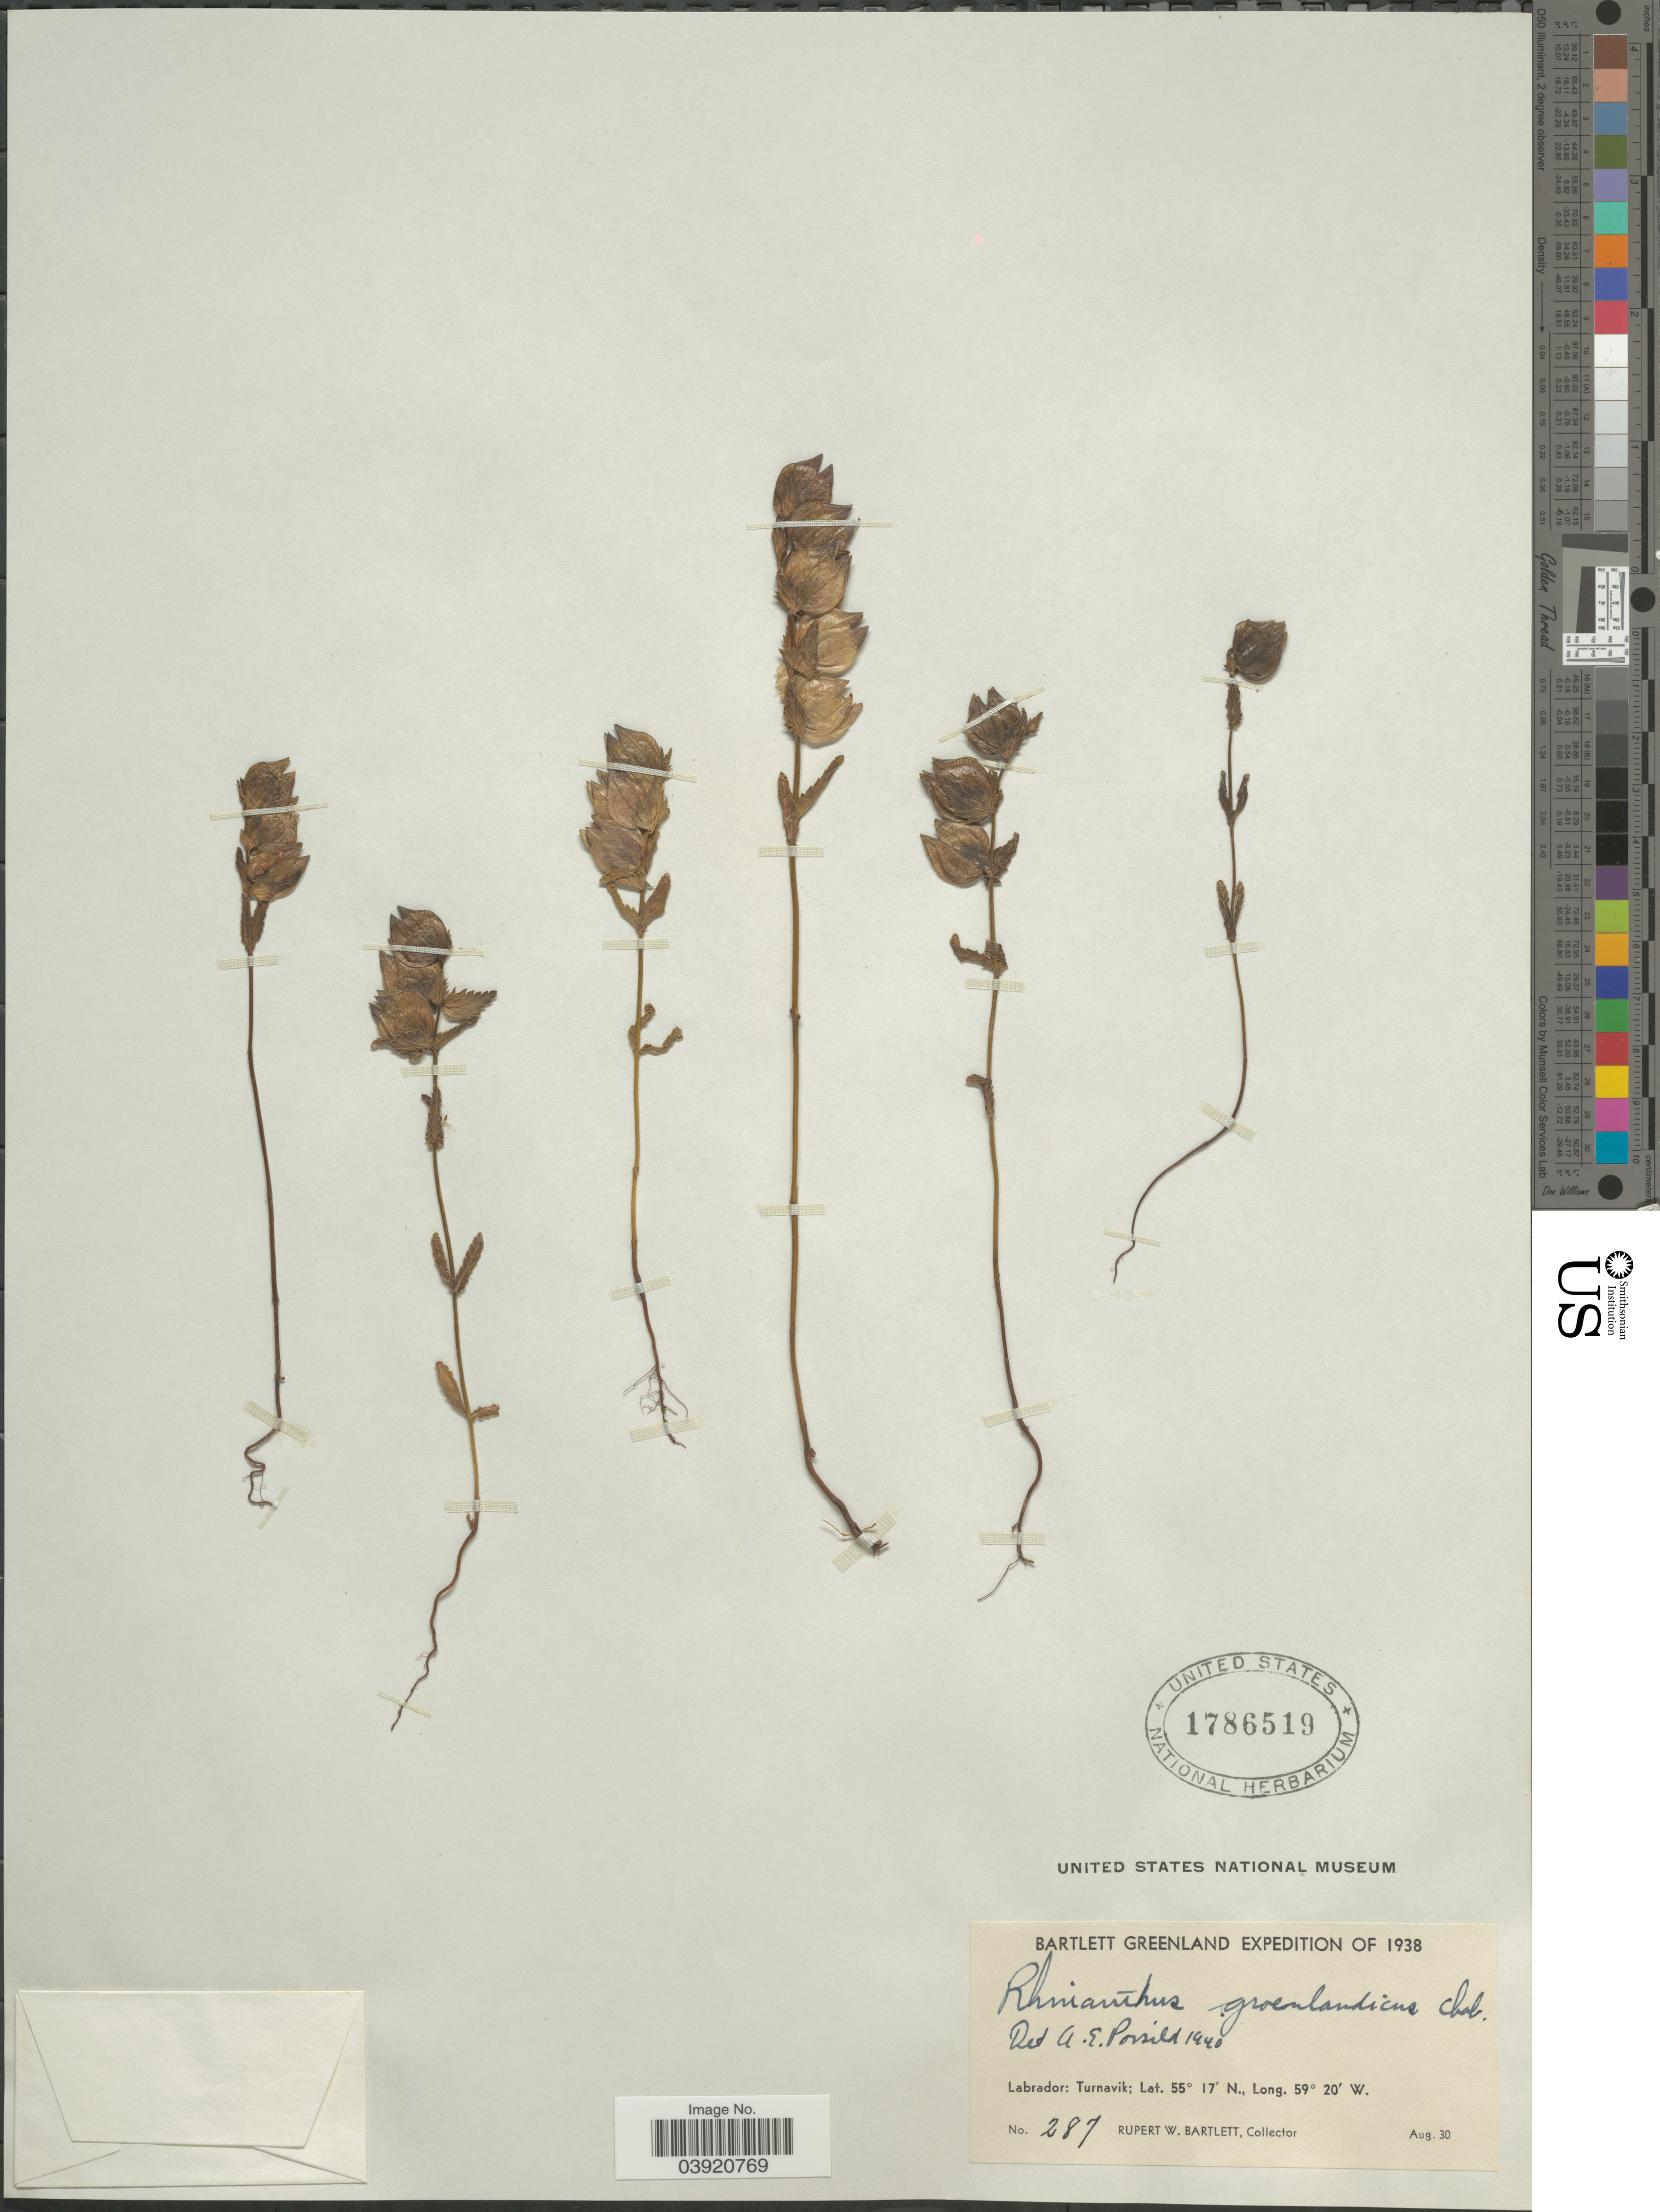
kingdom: Plantae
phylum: Tracheophyta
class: Magnoliopsida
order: Lamiales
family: Orobanchaceae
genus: Rhinanthus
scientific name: Rhinanthus groenlandicus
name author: Chabert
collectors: R. W. Bartlett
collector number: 287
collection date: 1938-08-30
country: Canada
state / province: Newfoundland and Labrador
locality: Labrador: Turnavik.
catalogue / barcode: US 1786519